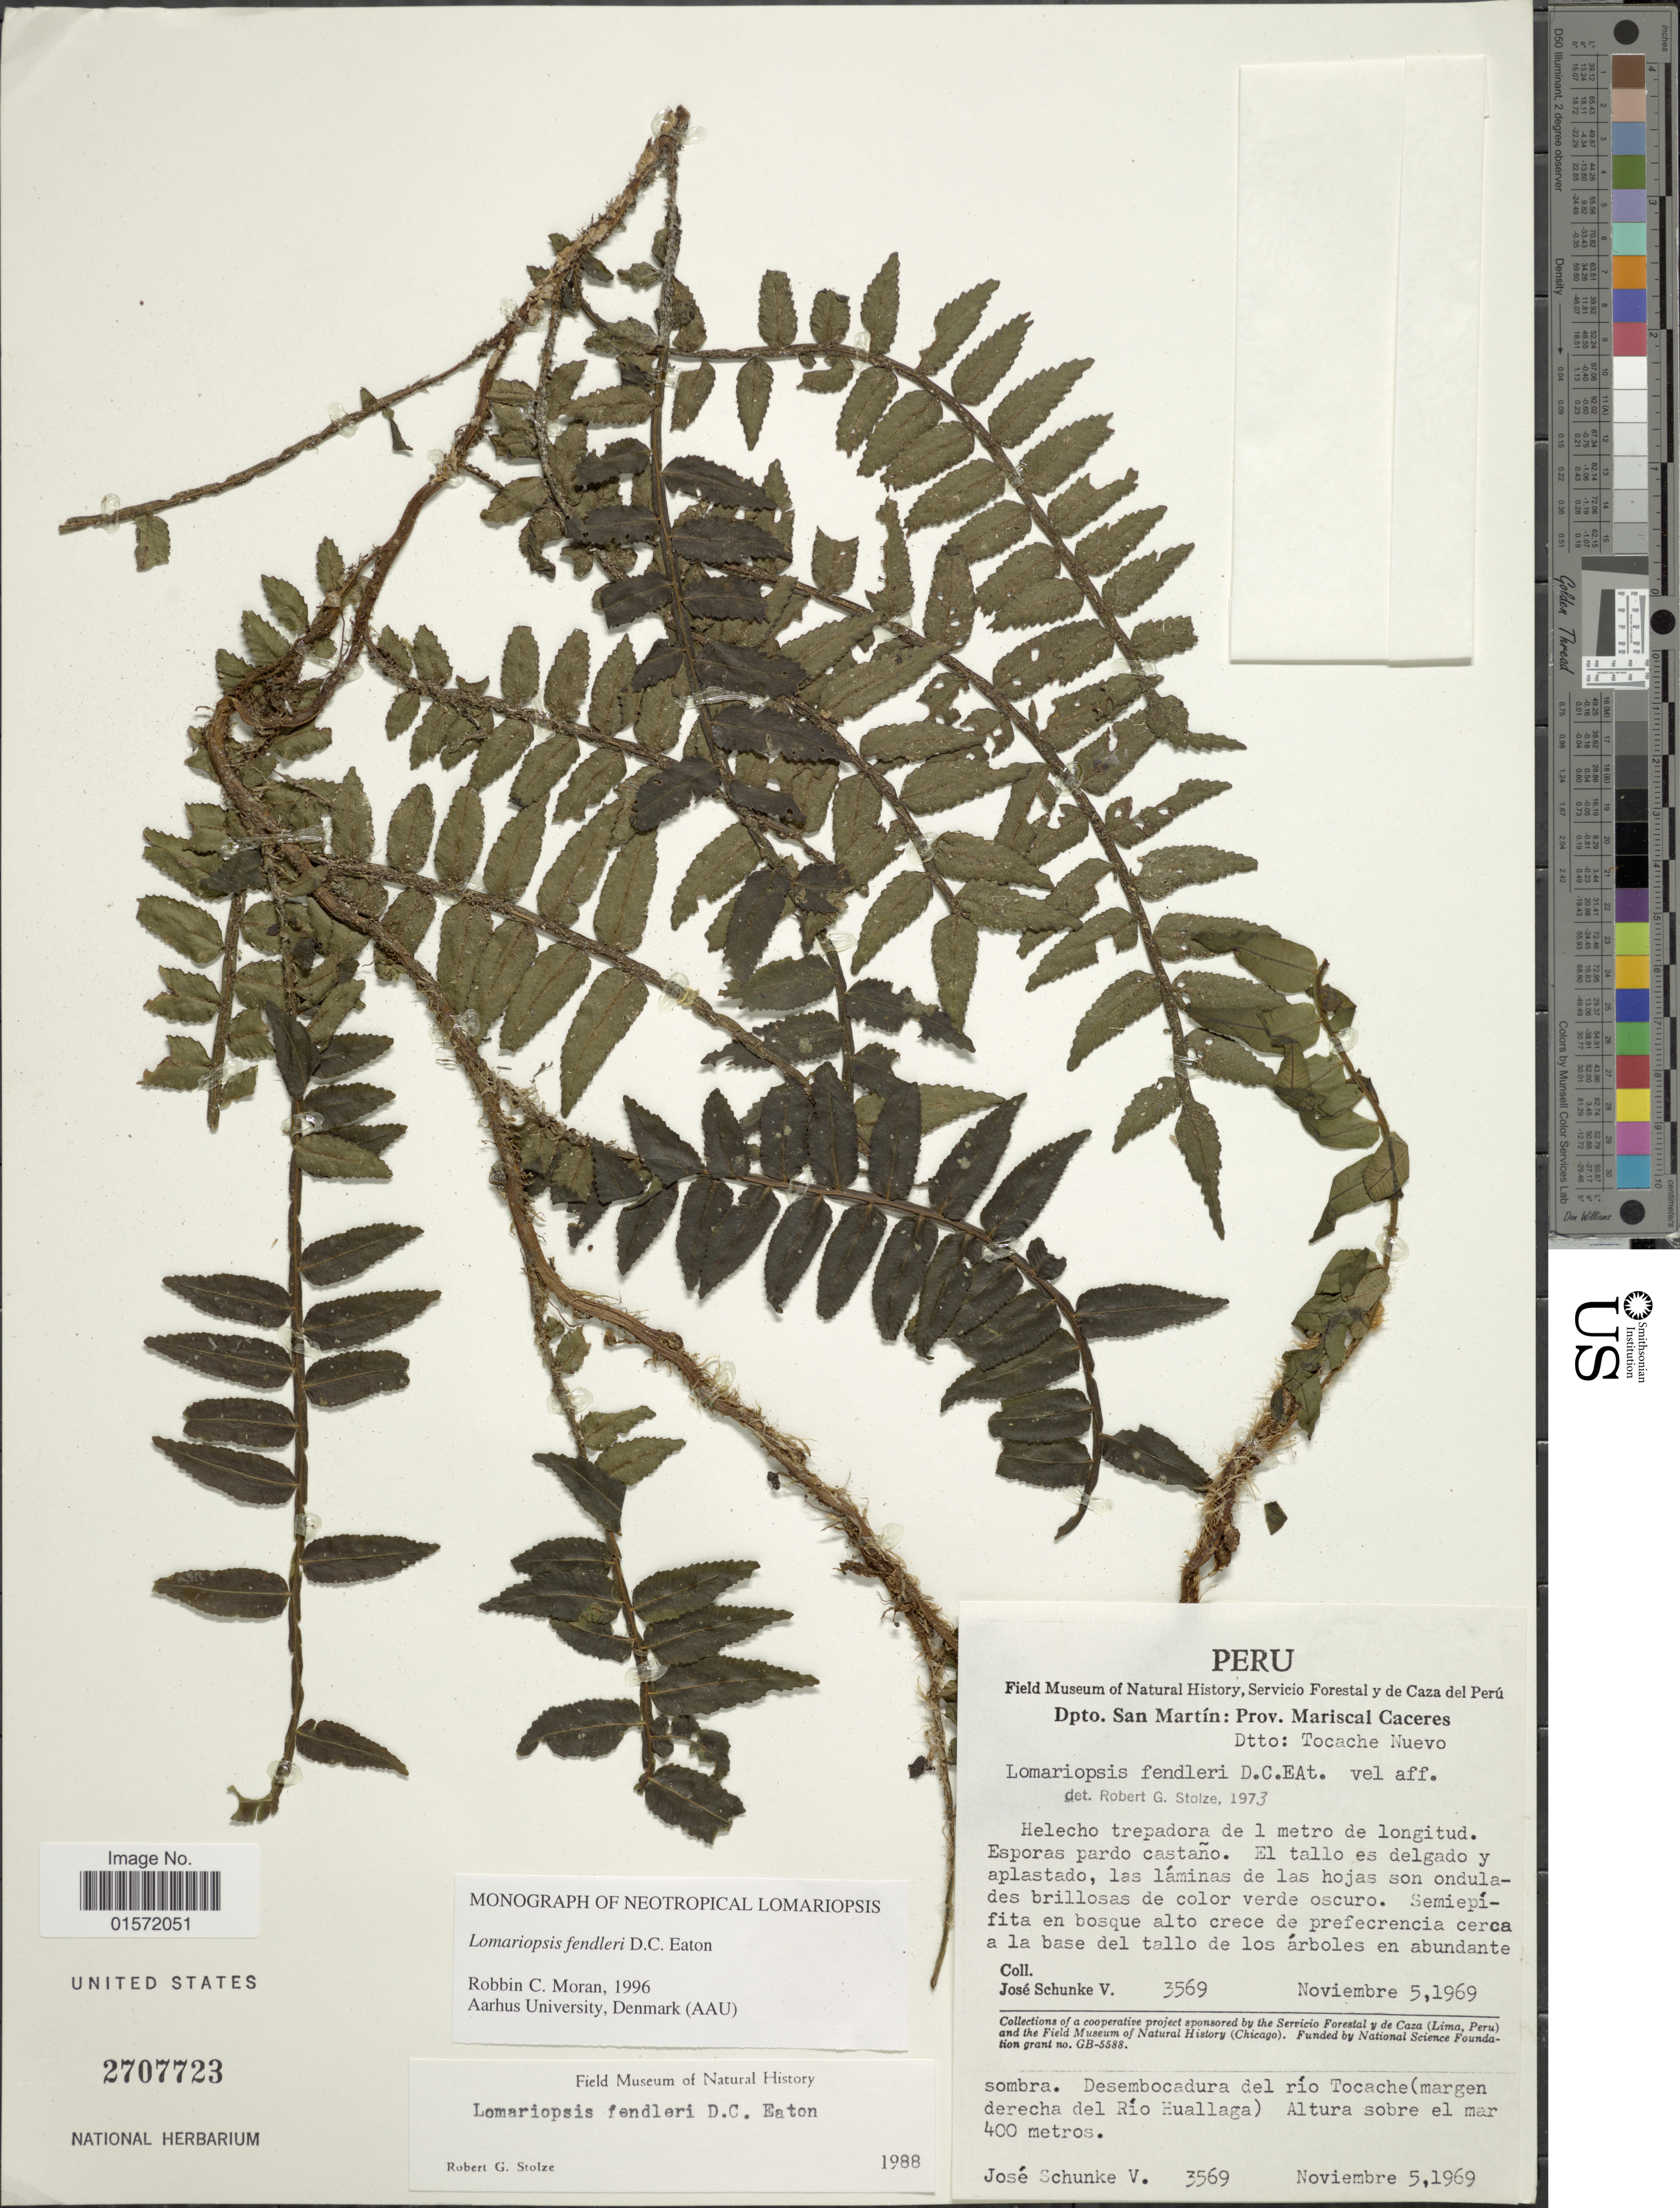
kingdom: Plantae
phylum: Tracheophyta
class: Polypodiopsida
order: Polypodiales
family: Lomariopsidaceae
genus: Lomariopsis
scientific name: Lomariopsis fendleri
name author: D.C. Eaton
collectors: J. Schunke Vigo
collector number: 3569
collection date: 1969-11-05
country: Peru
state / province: San Martín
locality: Prov. Mariscal Caceres, Dtto: Tocache Nuevo, Desembocadura del río Tocache (margen derecha del Río Huallaga)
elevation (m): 400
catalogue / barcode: US 2707723